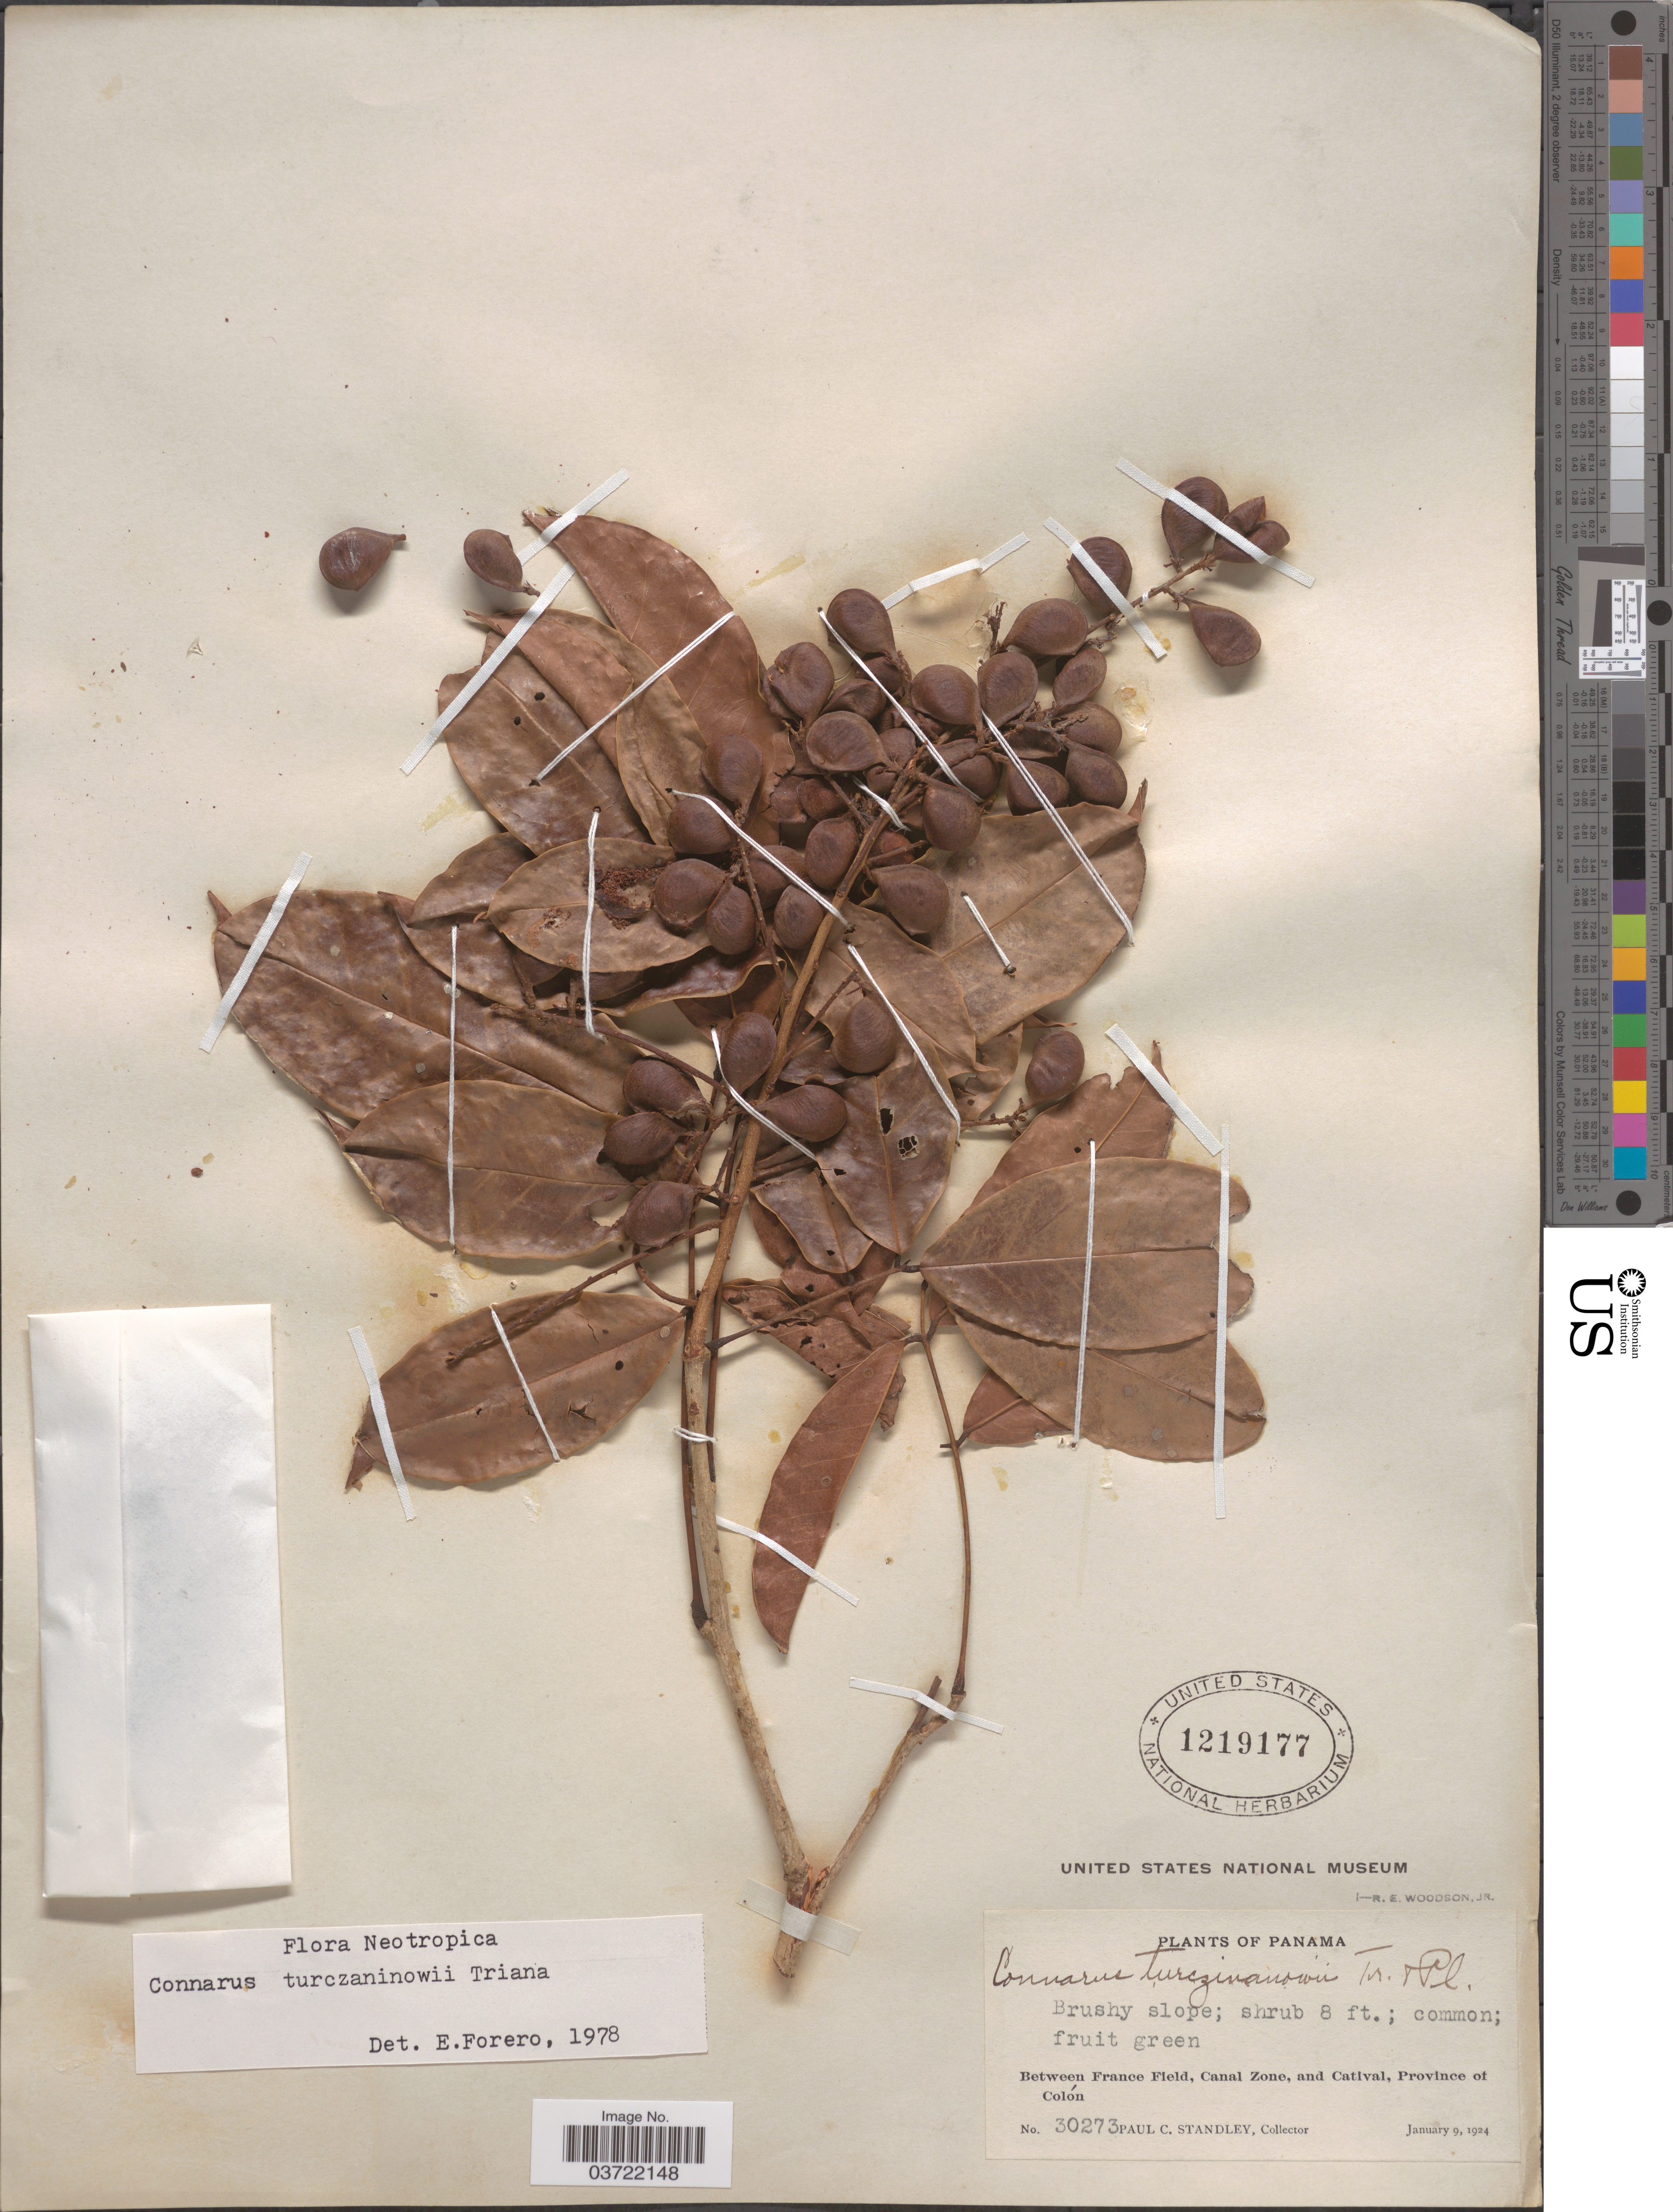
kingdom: Plantae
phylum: Tracheophyta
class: Magnoliopsida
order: Oxalidales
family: Connaraceae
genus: Connarus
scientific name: Connarus turczaninowii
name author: Triana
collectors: P. C. Standley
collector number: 30273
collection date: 1924-01-09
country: Panama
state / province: Colón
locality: Between France Field, Canal Zone, and Catival.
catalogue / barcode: US 1219177